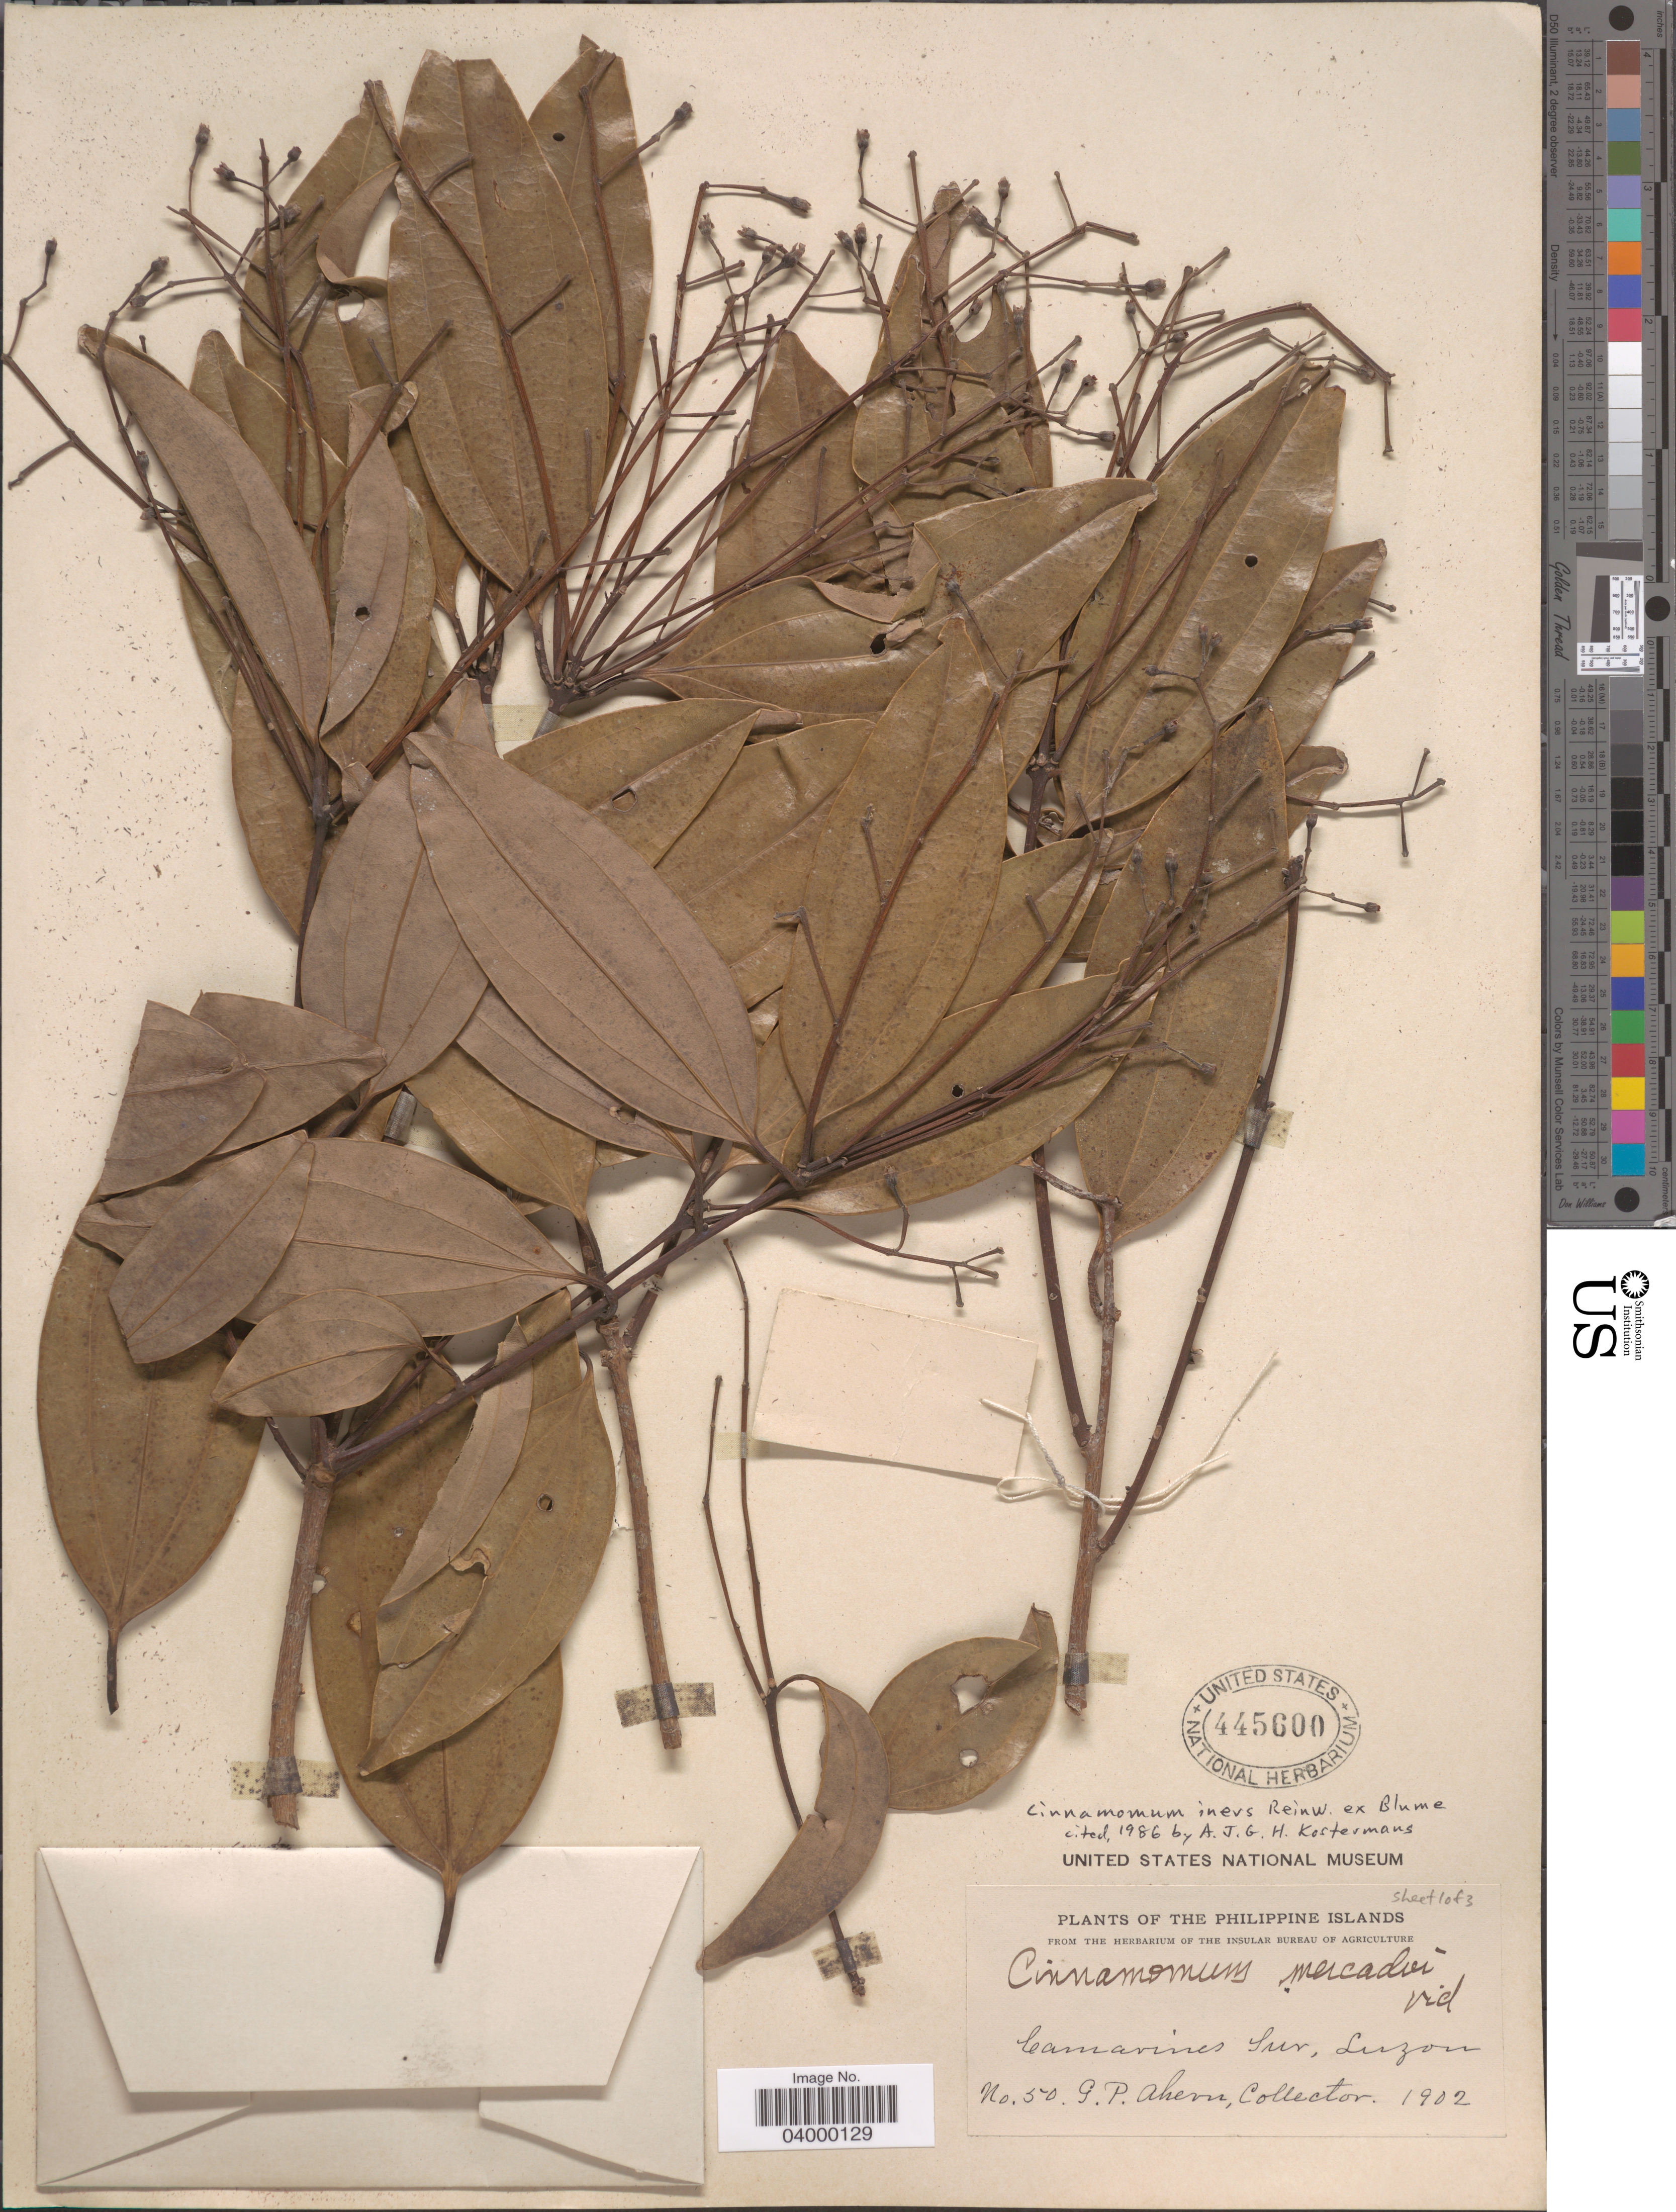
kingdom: Plantae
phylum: Tracheophyta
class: Magnoliopsida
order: Laurales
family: Lauraceae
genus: Cinnamomum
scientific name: Cinnamomum iners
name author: Reinw. ex Blume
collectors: G. Ahern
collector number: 50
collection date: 1902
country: Philippines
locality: Camarines Sur, Luzon.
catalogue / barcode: US 445600